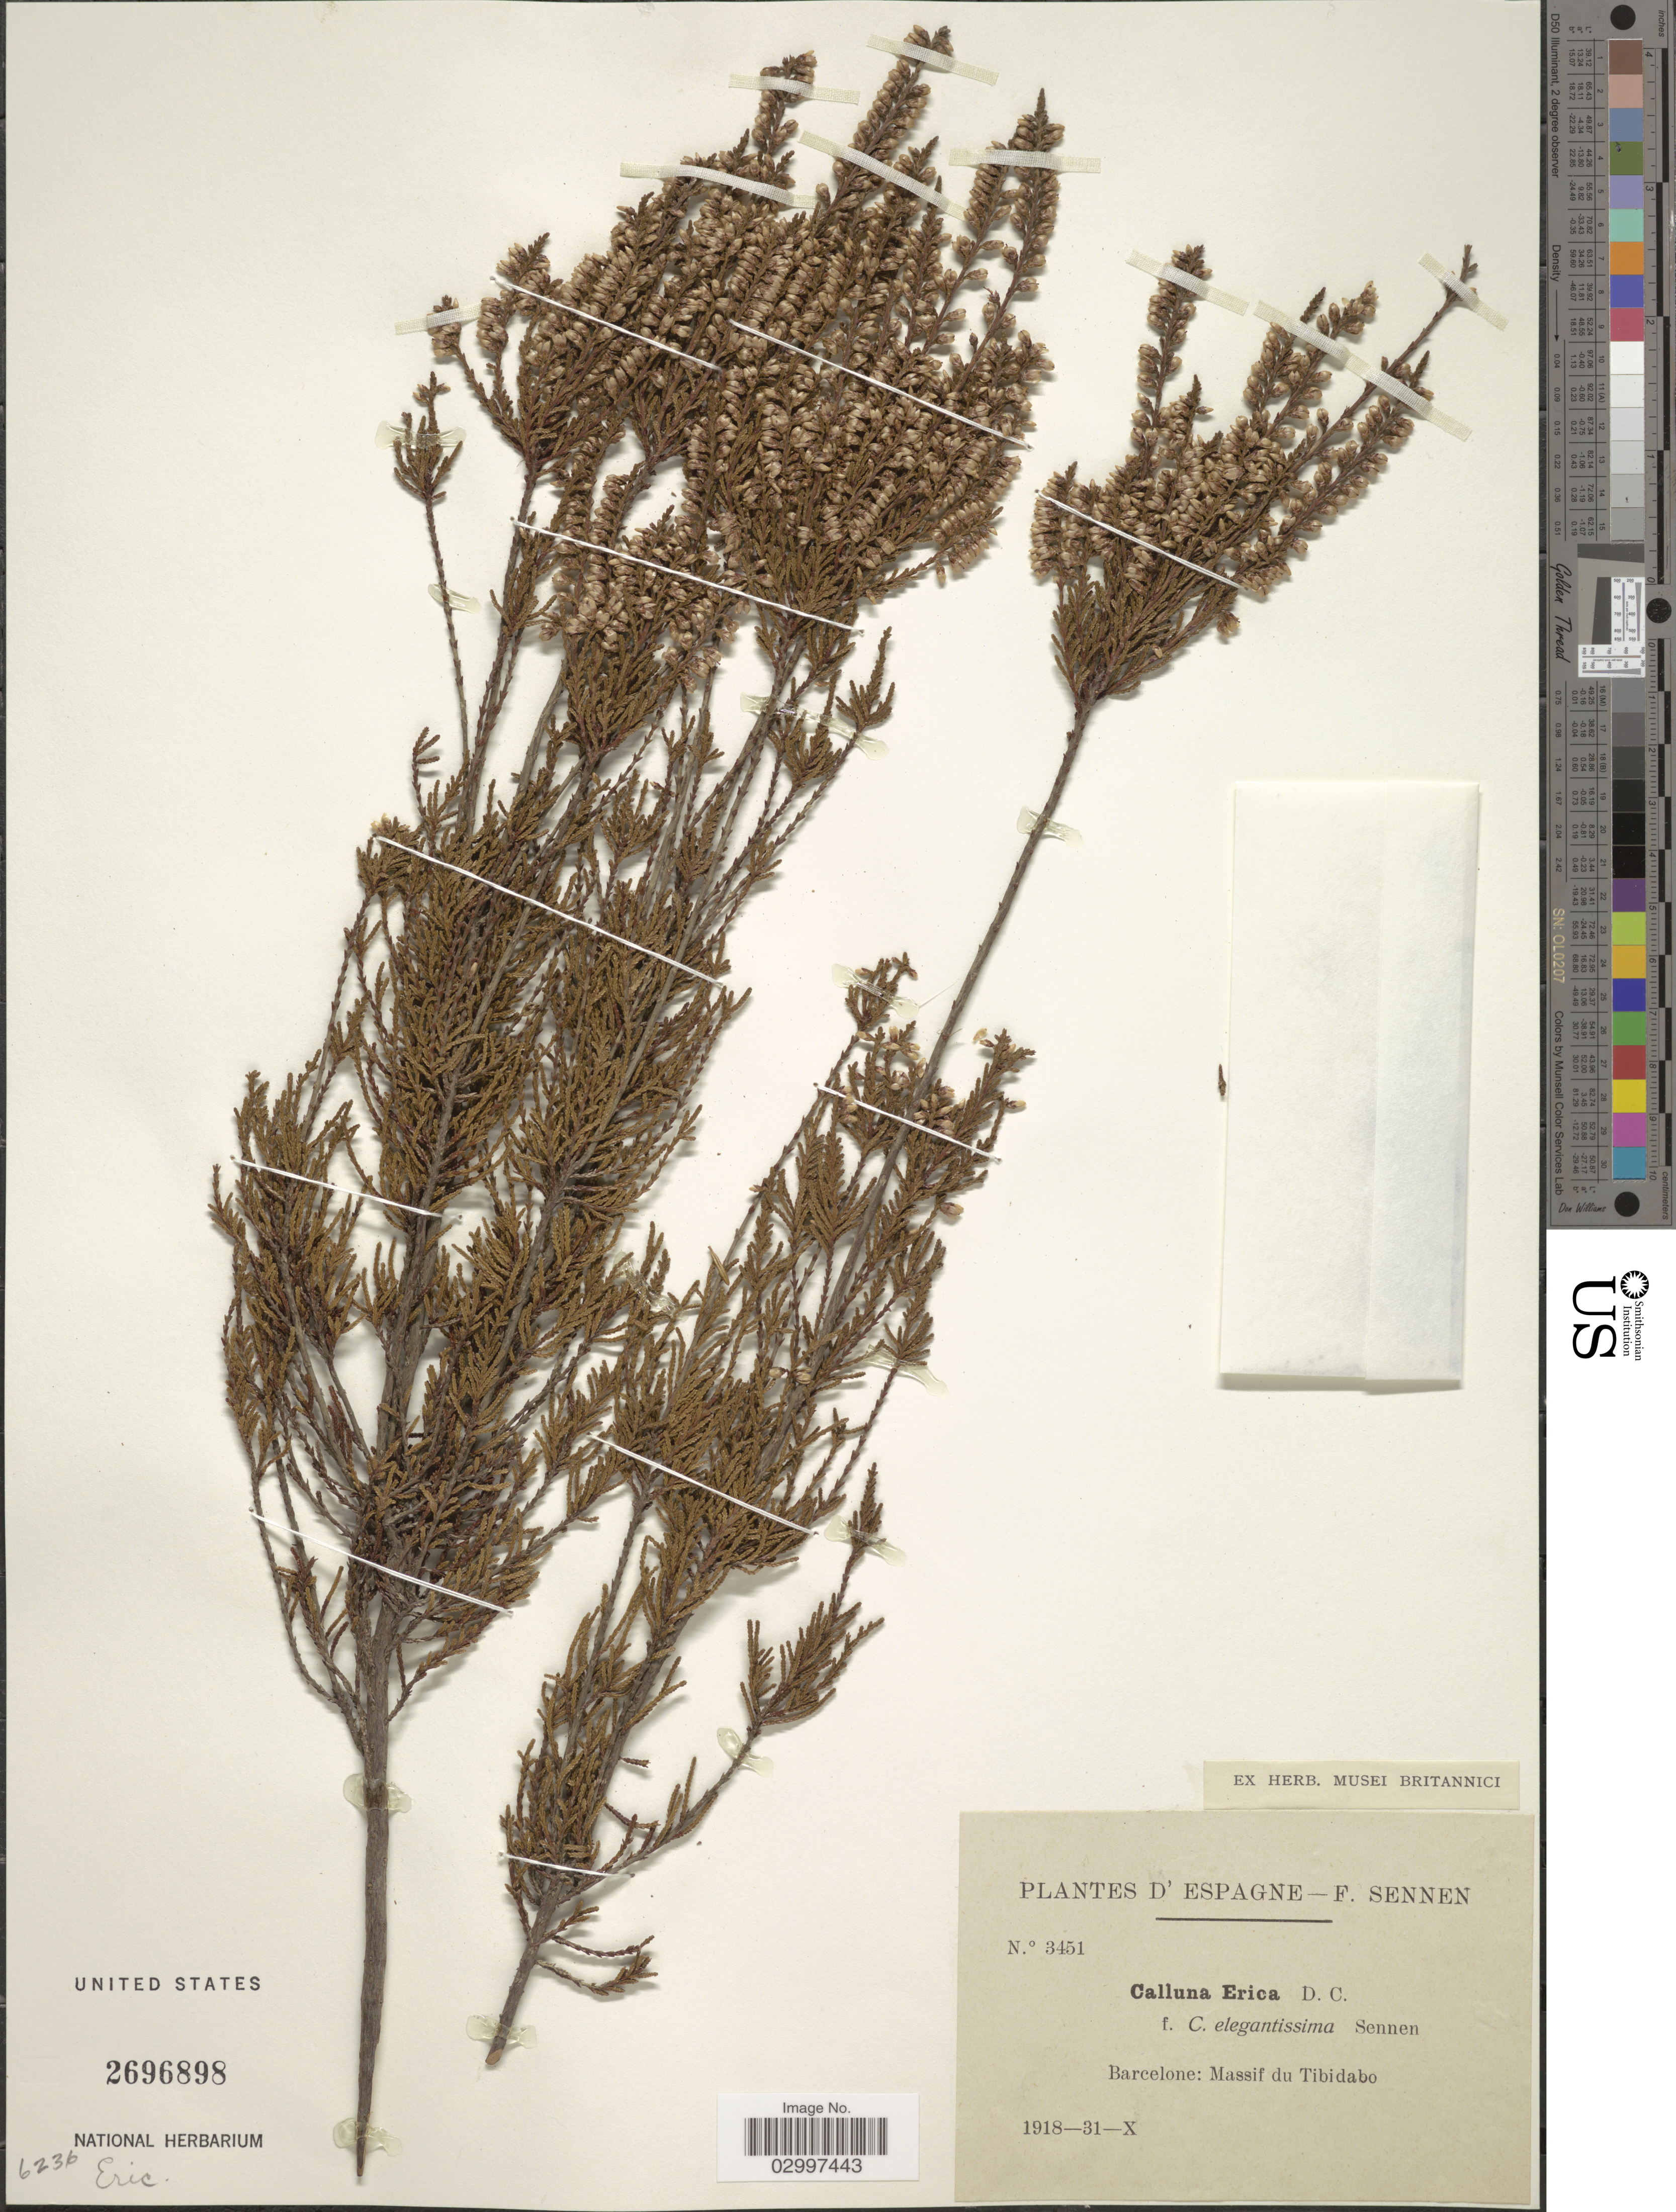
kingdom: Plantae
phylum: Tracheophyta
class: Magnoliopsida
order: Ericales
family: Ericaceae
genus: Calluna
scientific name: Calluna erica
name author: DC.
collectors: E. Sennen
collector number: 3451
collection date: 1918-10-31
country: Spain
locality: Espagne. Barcelone: Massif du Tibidabo.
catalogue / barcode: US 2696898